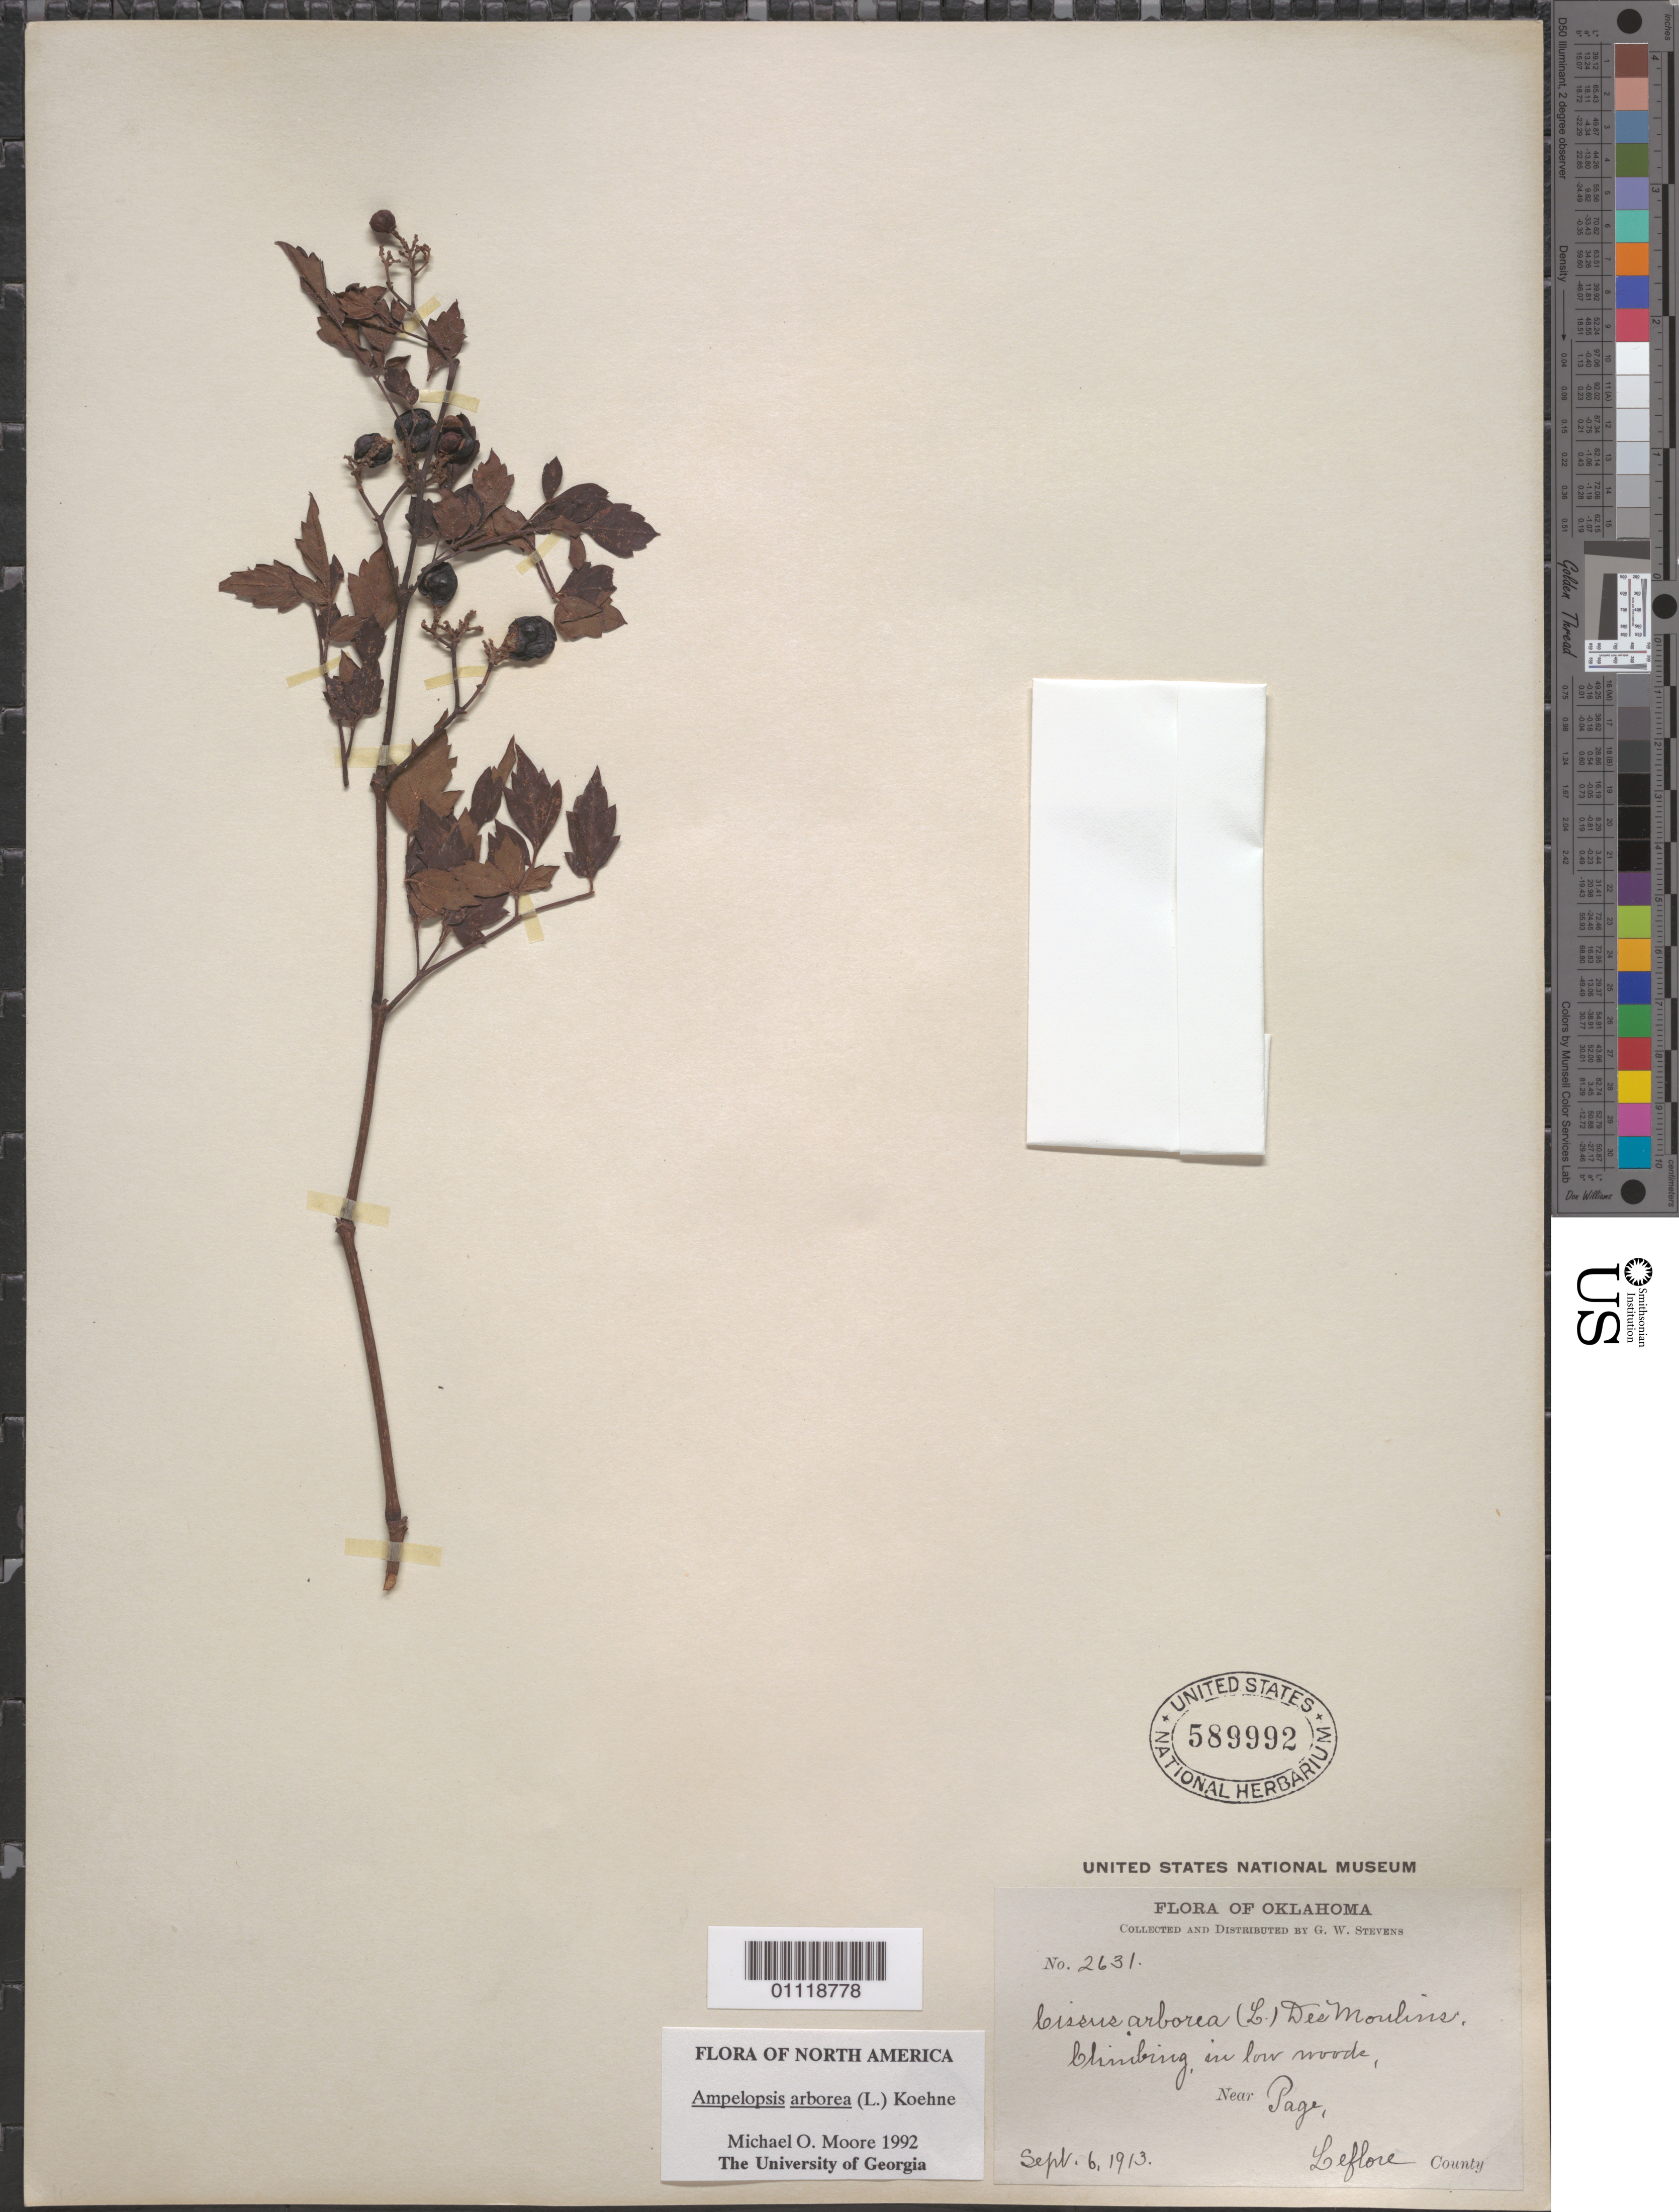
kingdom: Plantae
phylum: Tracheophyta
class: Magnoliopsida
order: Vitales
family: Vitaceae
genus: Ampelopsis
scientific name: Ampelopsis arborea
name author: (L.) Koehne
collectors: G. Stevens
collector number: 2631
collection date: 1913-09-06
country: United States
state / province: Oklahoma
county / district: Leflore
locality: Near Page.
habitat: Climbing in low woods.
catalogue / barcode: US 589992